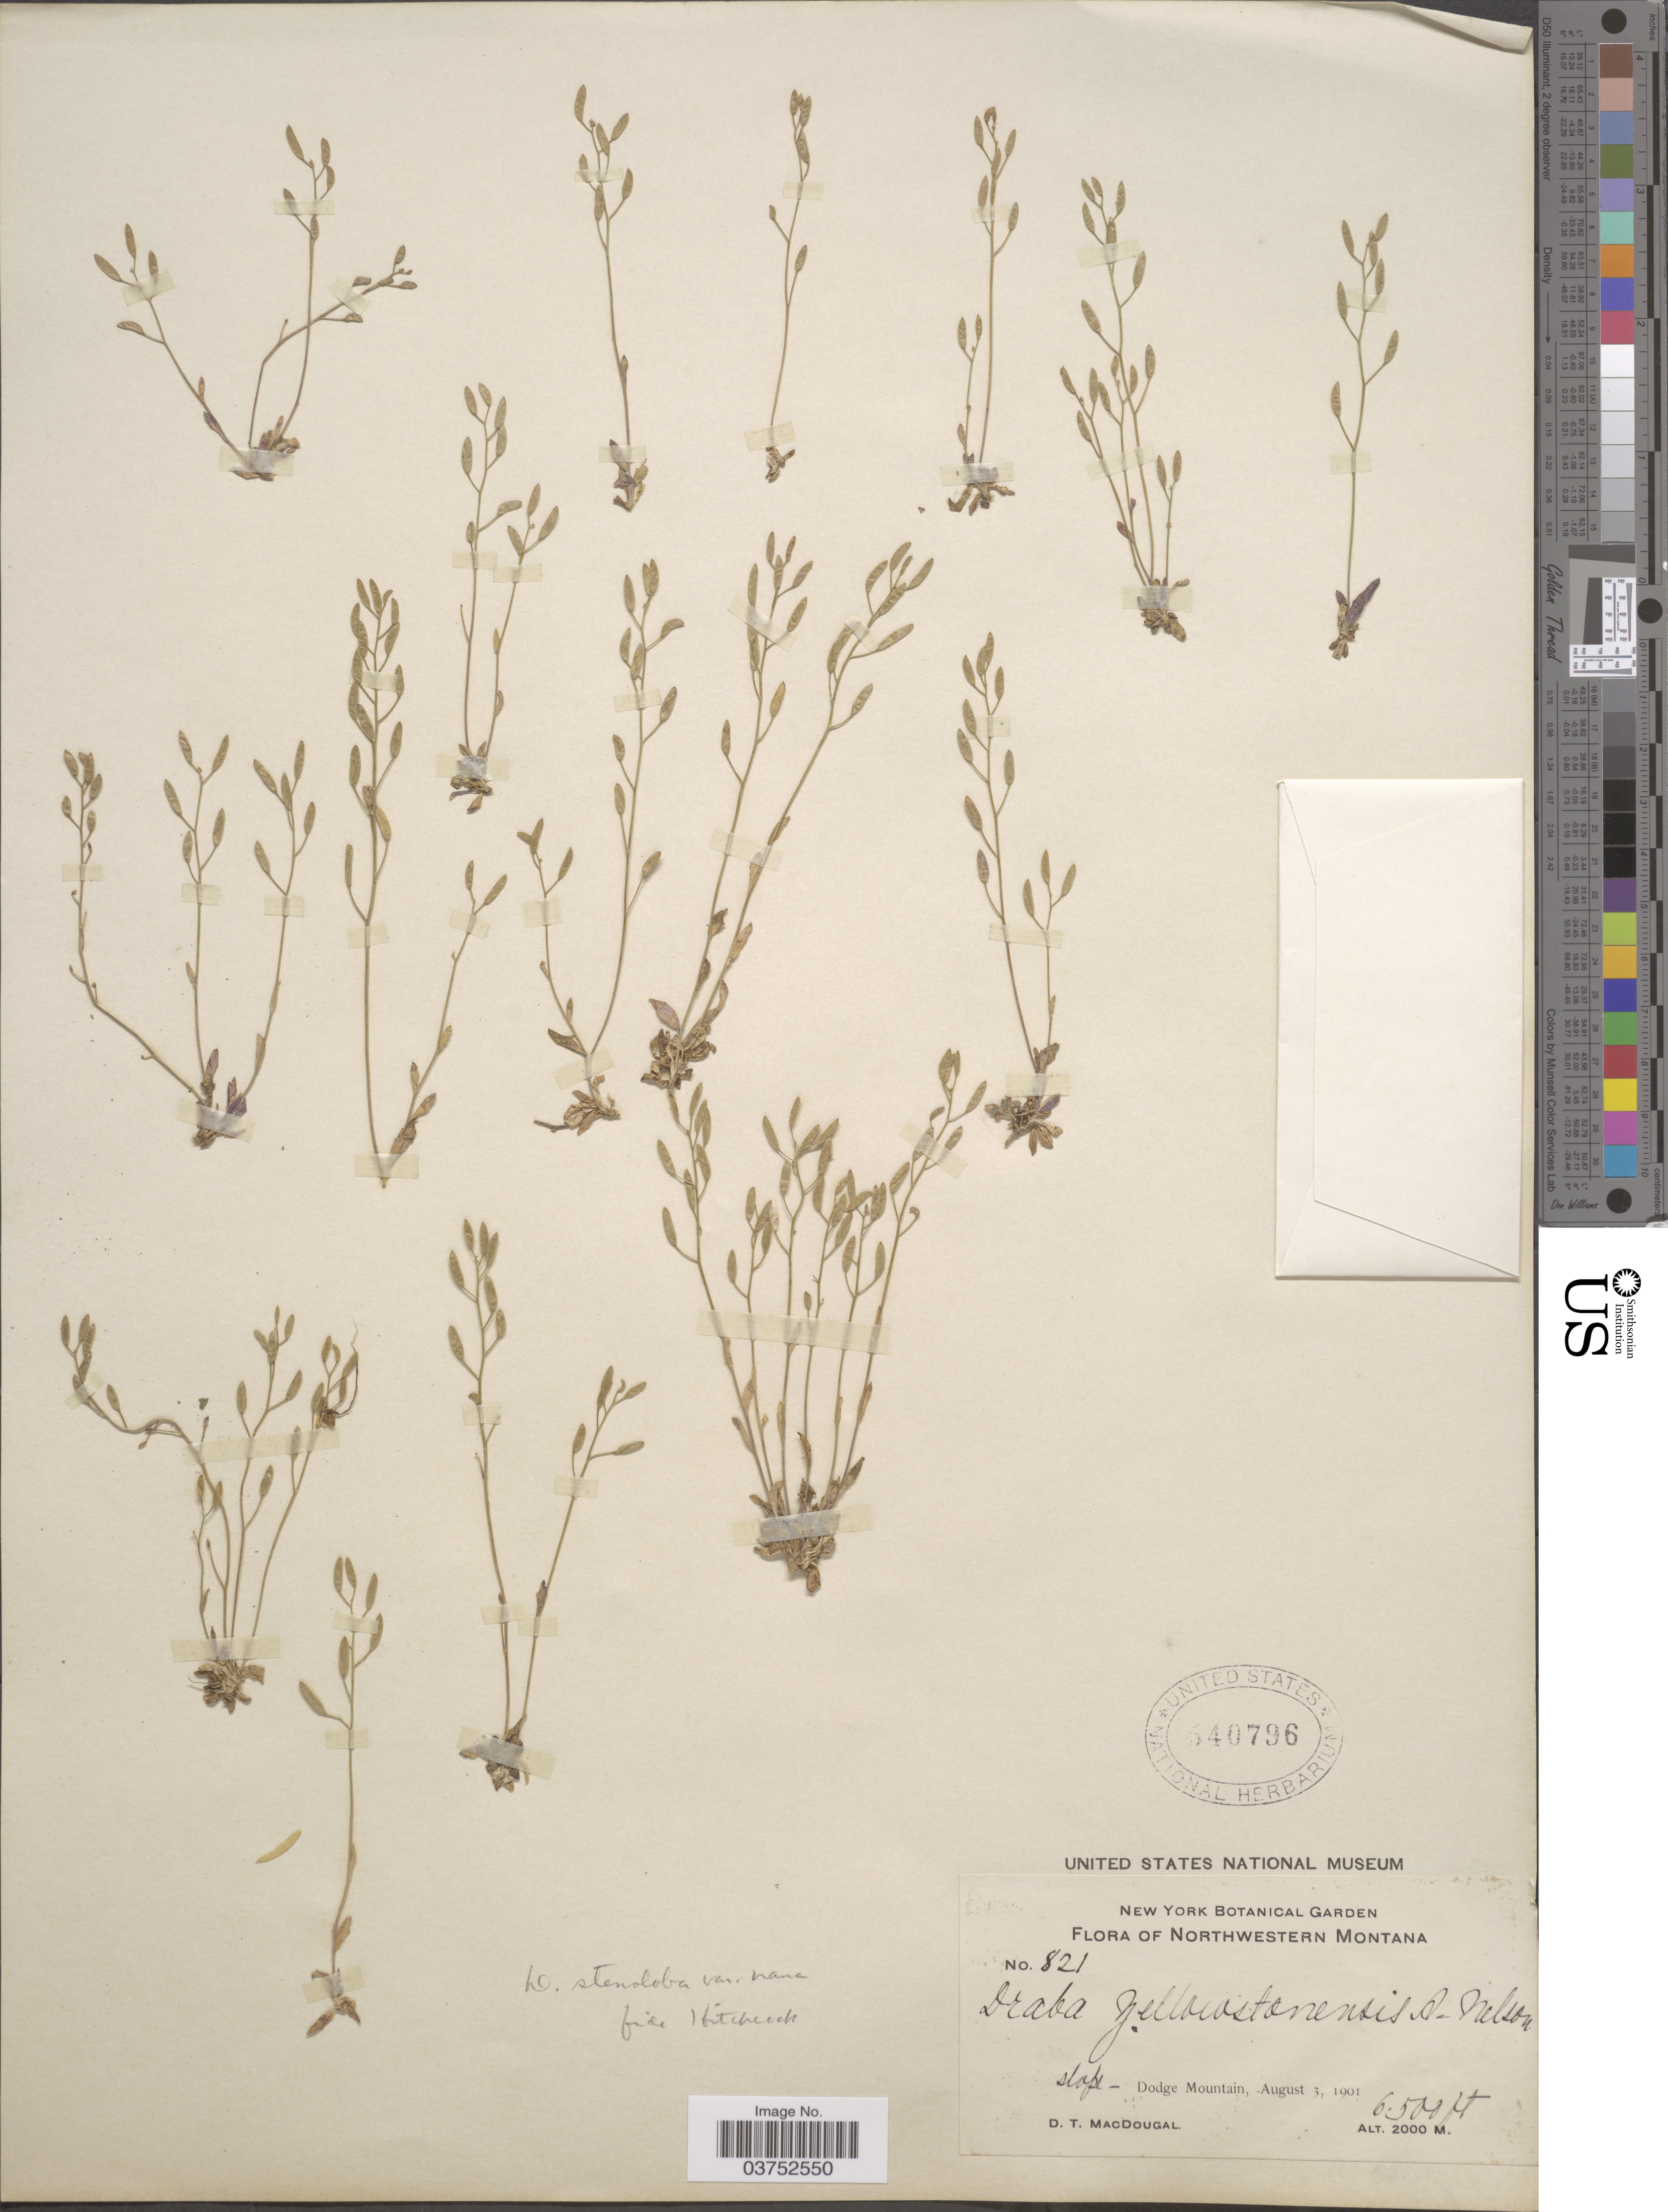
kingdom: Plantae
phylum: Tracheophyta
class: Magnoliopsida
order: Brassicales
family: Brassicaceae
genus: Draba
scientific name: Draba stenoloba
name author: Ledeb.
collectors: D. T. MacDougal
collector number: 821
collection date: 1901-08-03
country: United States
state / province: Montana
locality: Northwestern Montana. Slope - Dodge Mountain.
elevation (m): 1981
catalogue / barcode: US 540796